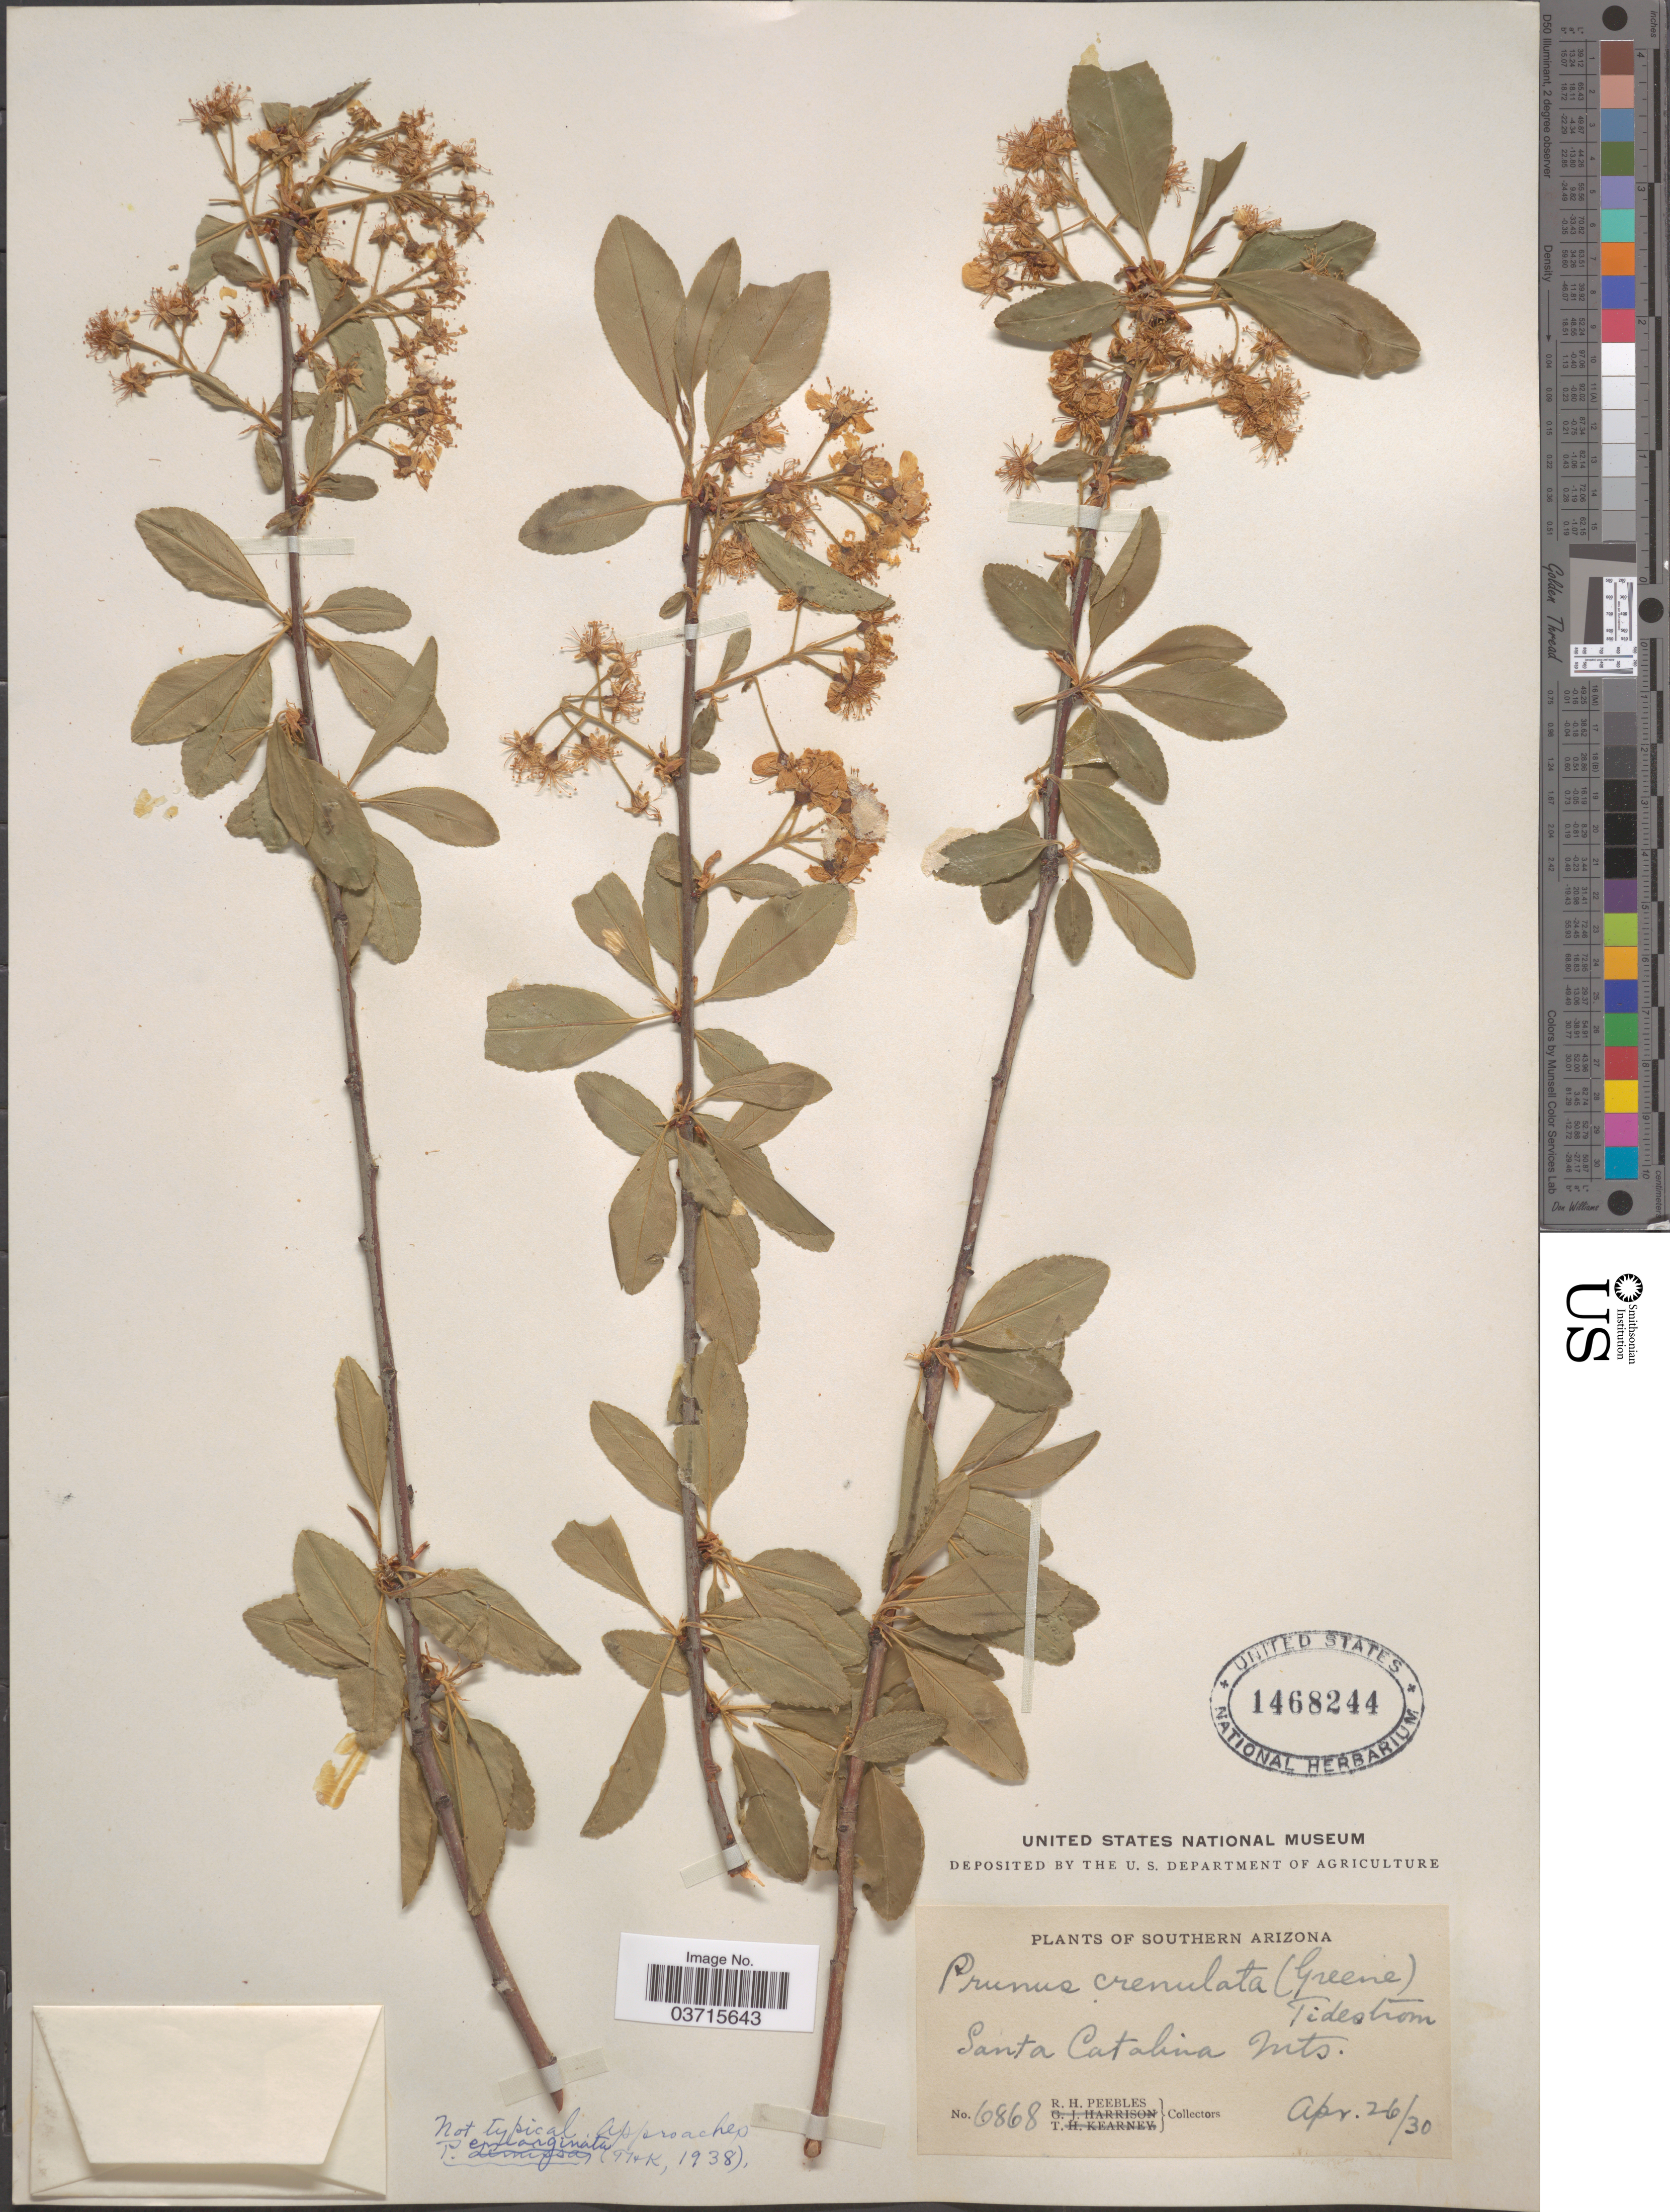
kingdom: Plantae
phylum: Tracheophyta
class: Magnoliopsida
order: Rosales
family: Rosaceae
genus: Prunus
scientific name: Prunus emarginata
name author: (Douglas ex Hook.) Eaton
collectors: R. H. Peebles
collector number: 6868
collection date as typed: Transcribed d/m/y: 26/4/30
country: United States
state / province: Arizona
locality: Southern Arizona. Santa Catalina Mts.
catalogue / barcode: US 1468244